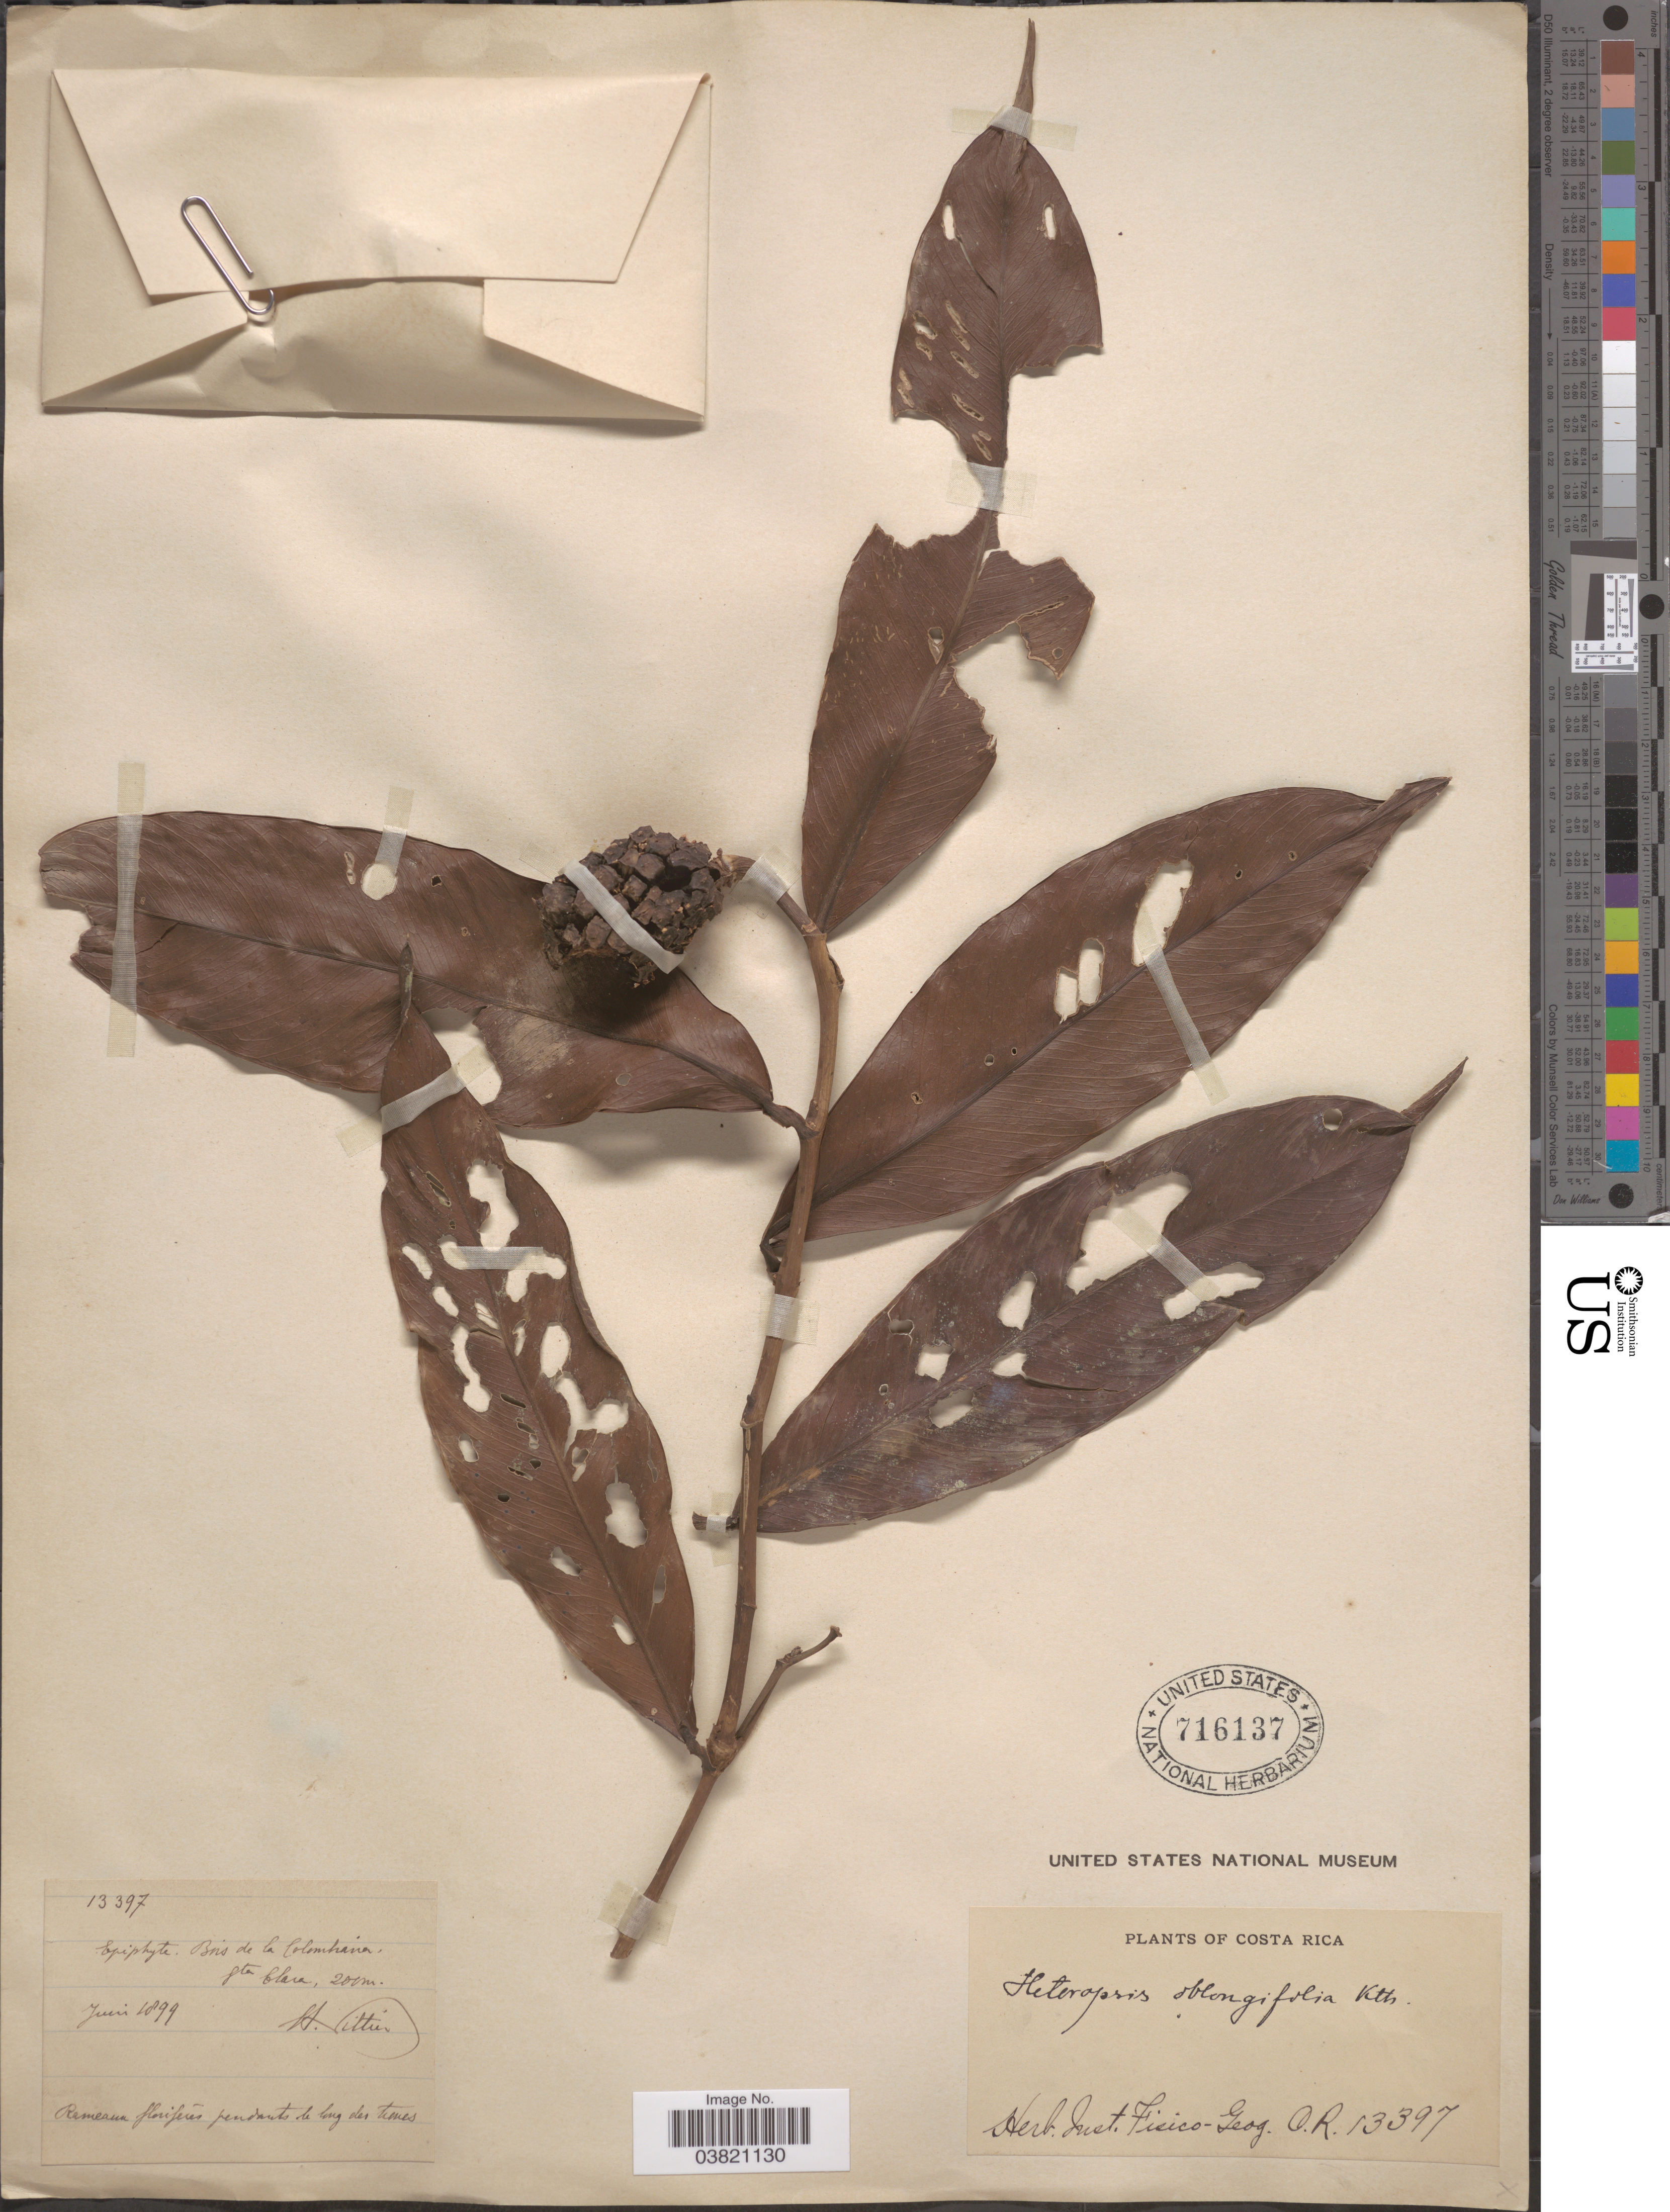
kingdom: Plantae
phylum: Tracheophyta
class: Liliopsida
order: Alismatales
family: Araceae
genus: Heteropsis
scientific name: Heteropsis oblongifolia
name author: Kunth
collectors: H. F. Pittier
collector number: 13397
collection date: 1899-06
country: Costa Rica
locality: Bois de la Colombiana, Sta. Clara.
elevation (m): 200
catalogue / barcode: US 716137